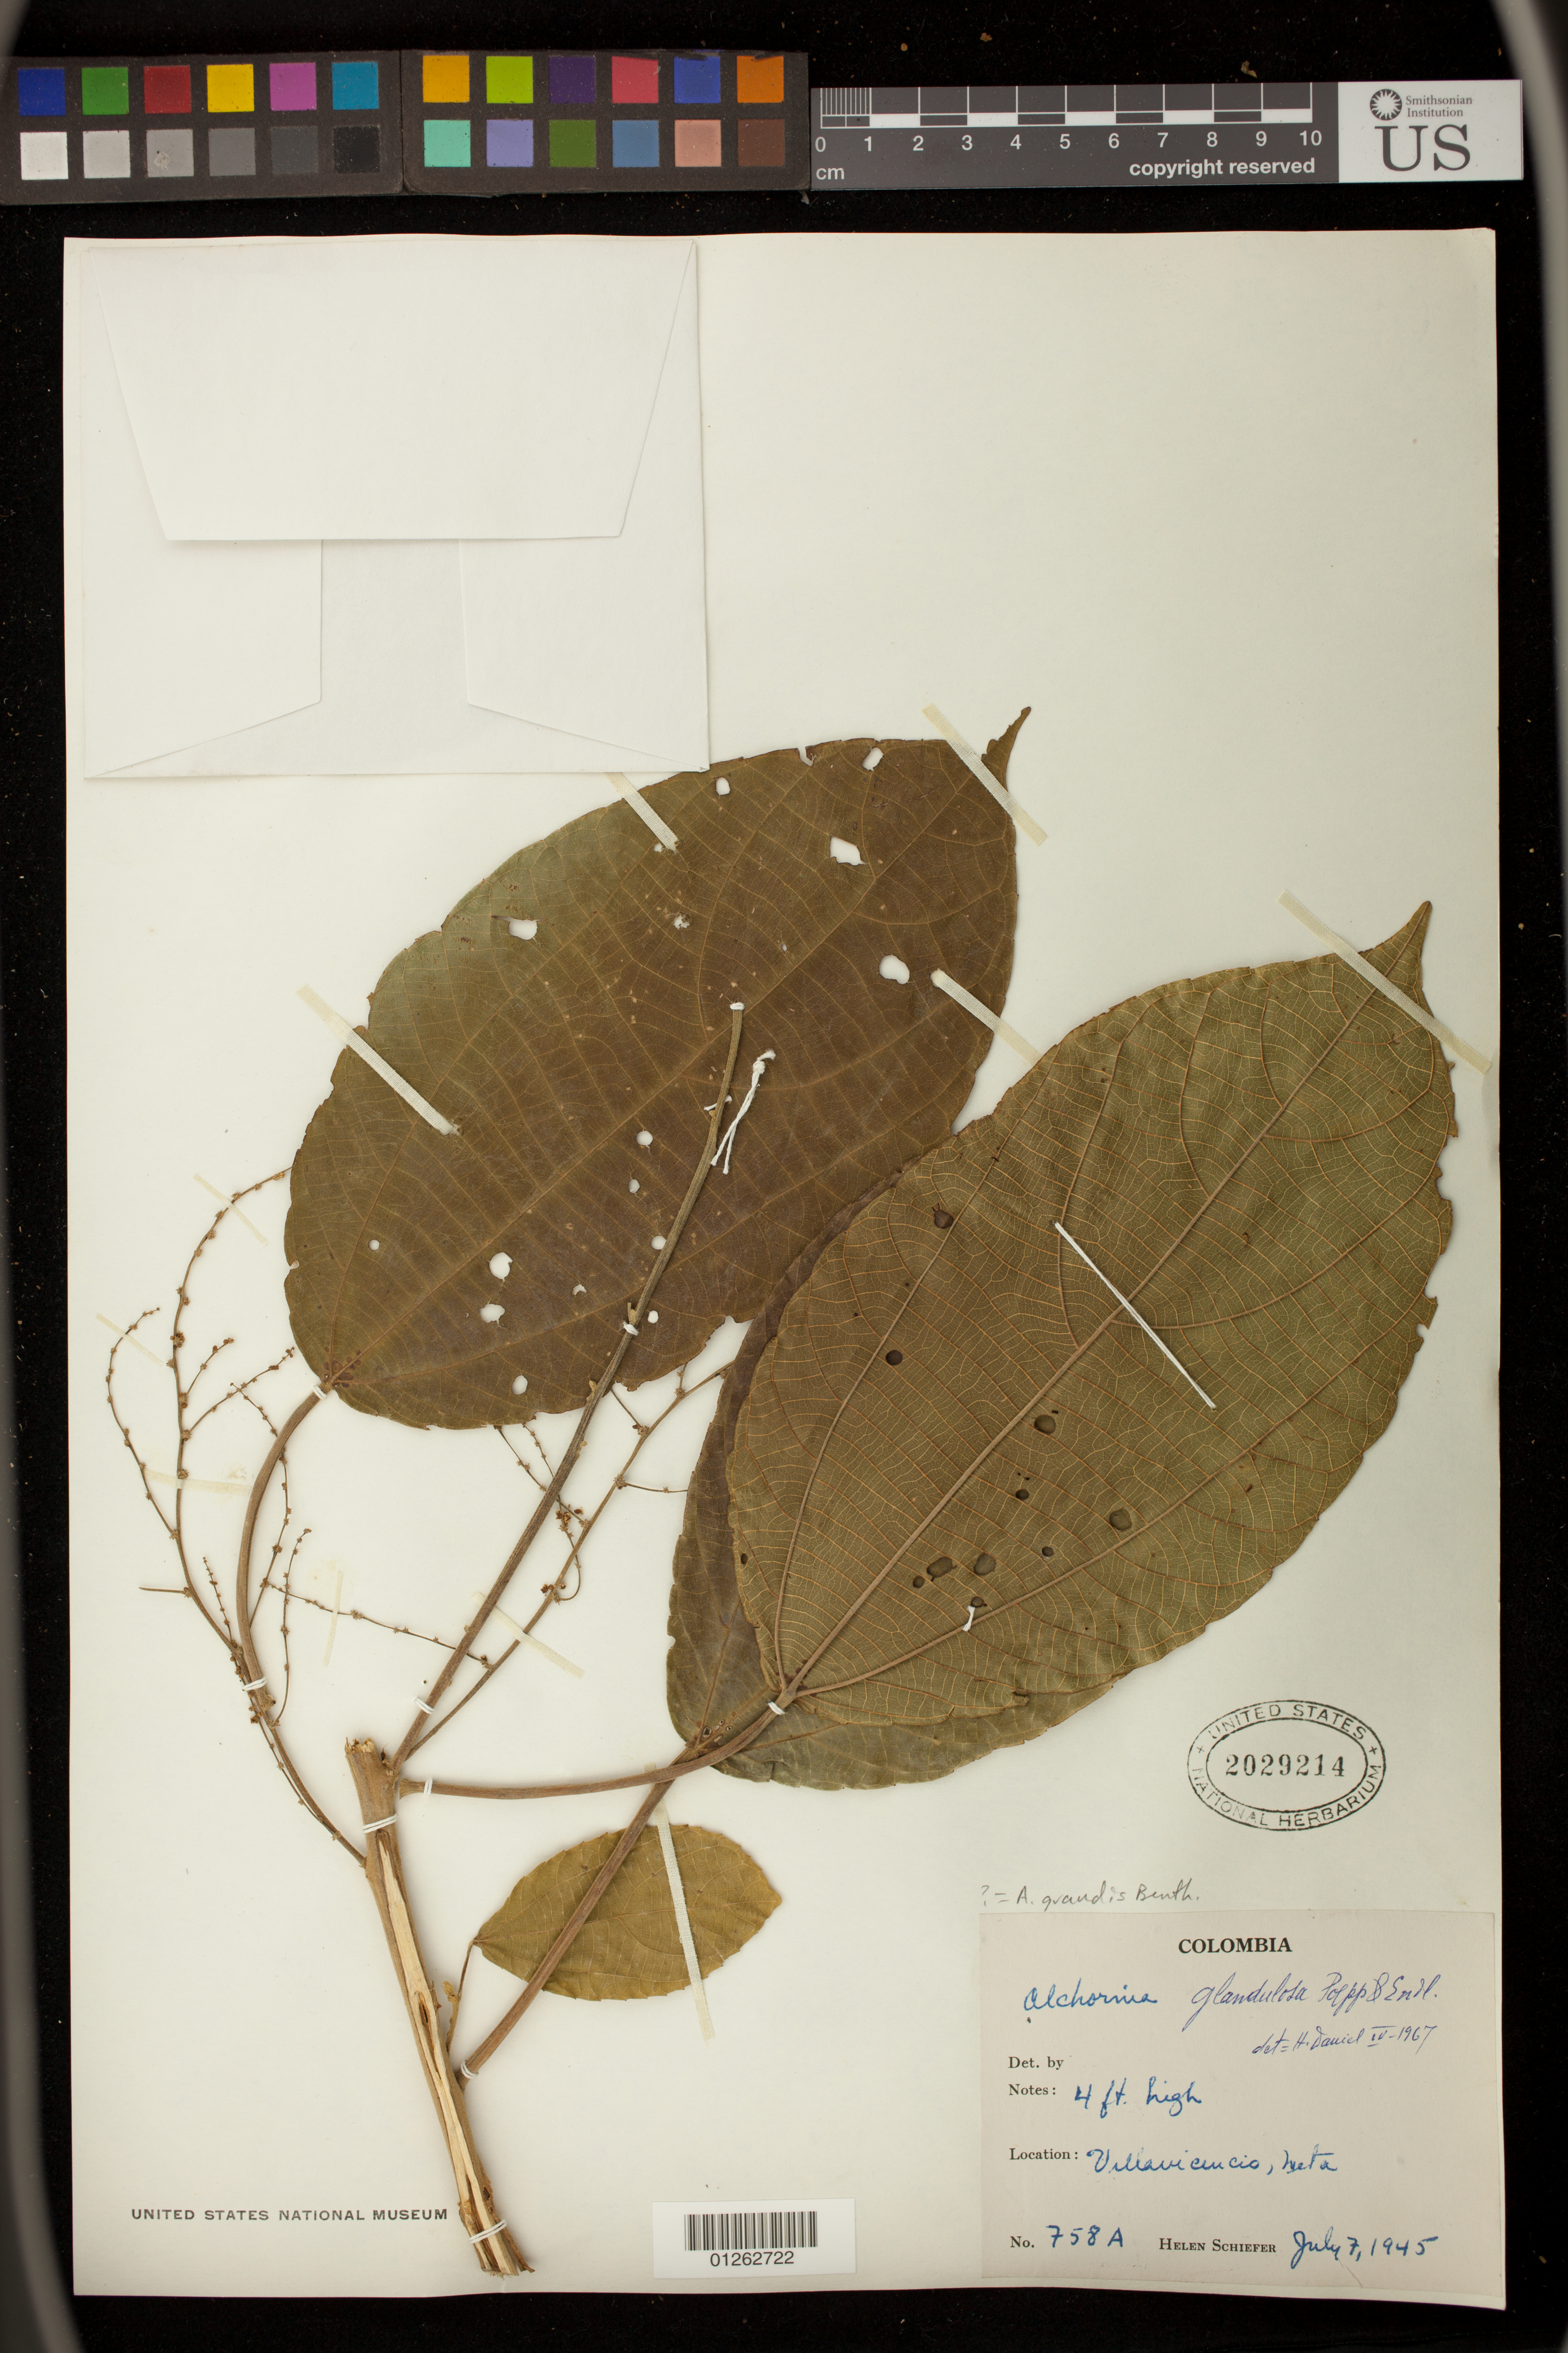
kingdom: Plantae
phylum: Tracheophyta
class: Magnoliopsida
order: Malpighiales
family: Euphorbiaceae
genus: Alchornea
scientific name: Alchornea grandis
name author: Benth.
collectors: H. Schiefer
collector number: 758A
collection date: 1945-07-07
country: Colombia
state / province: Meta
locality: Villavicencio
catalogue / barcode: US 2029214